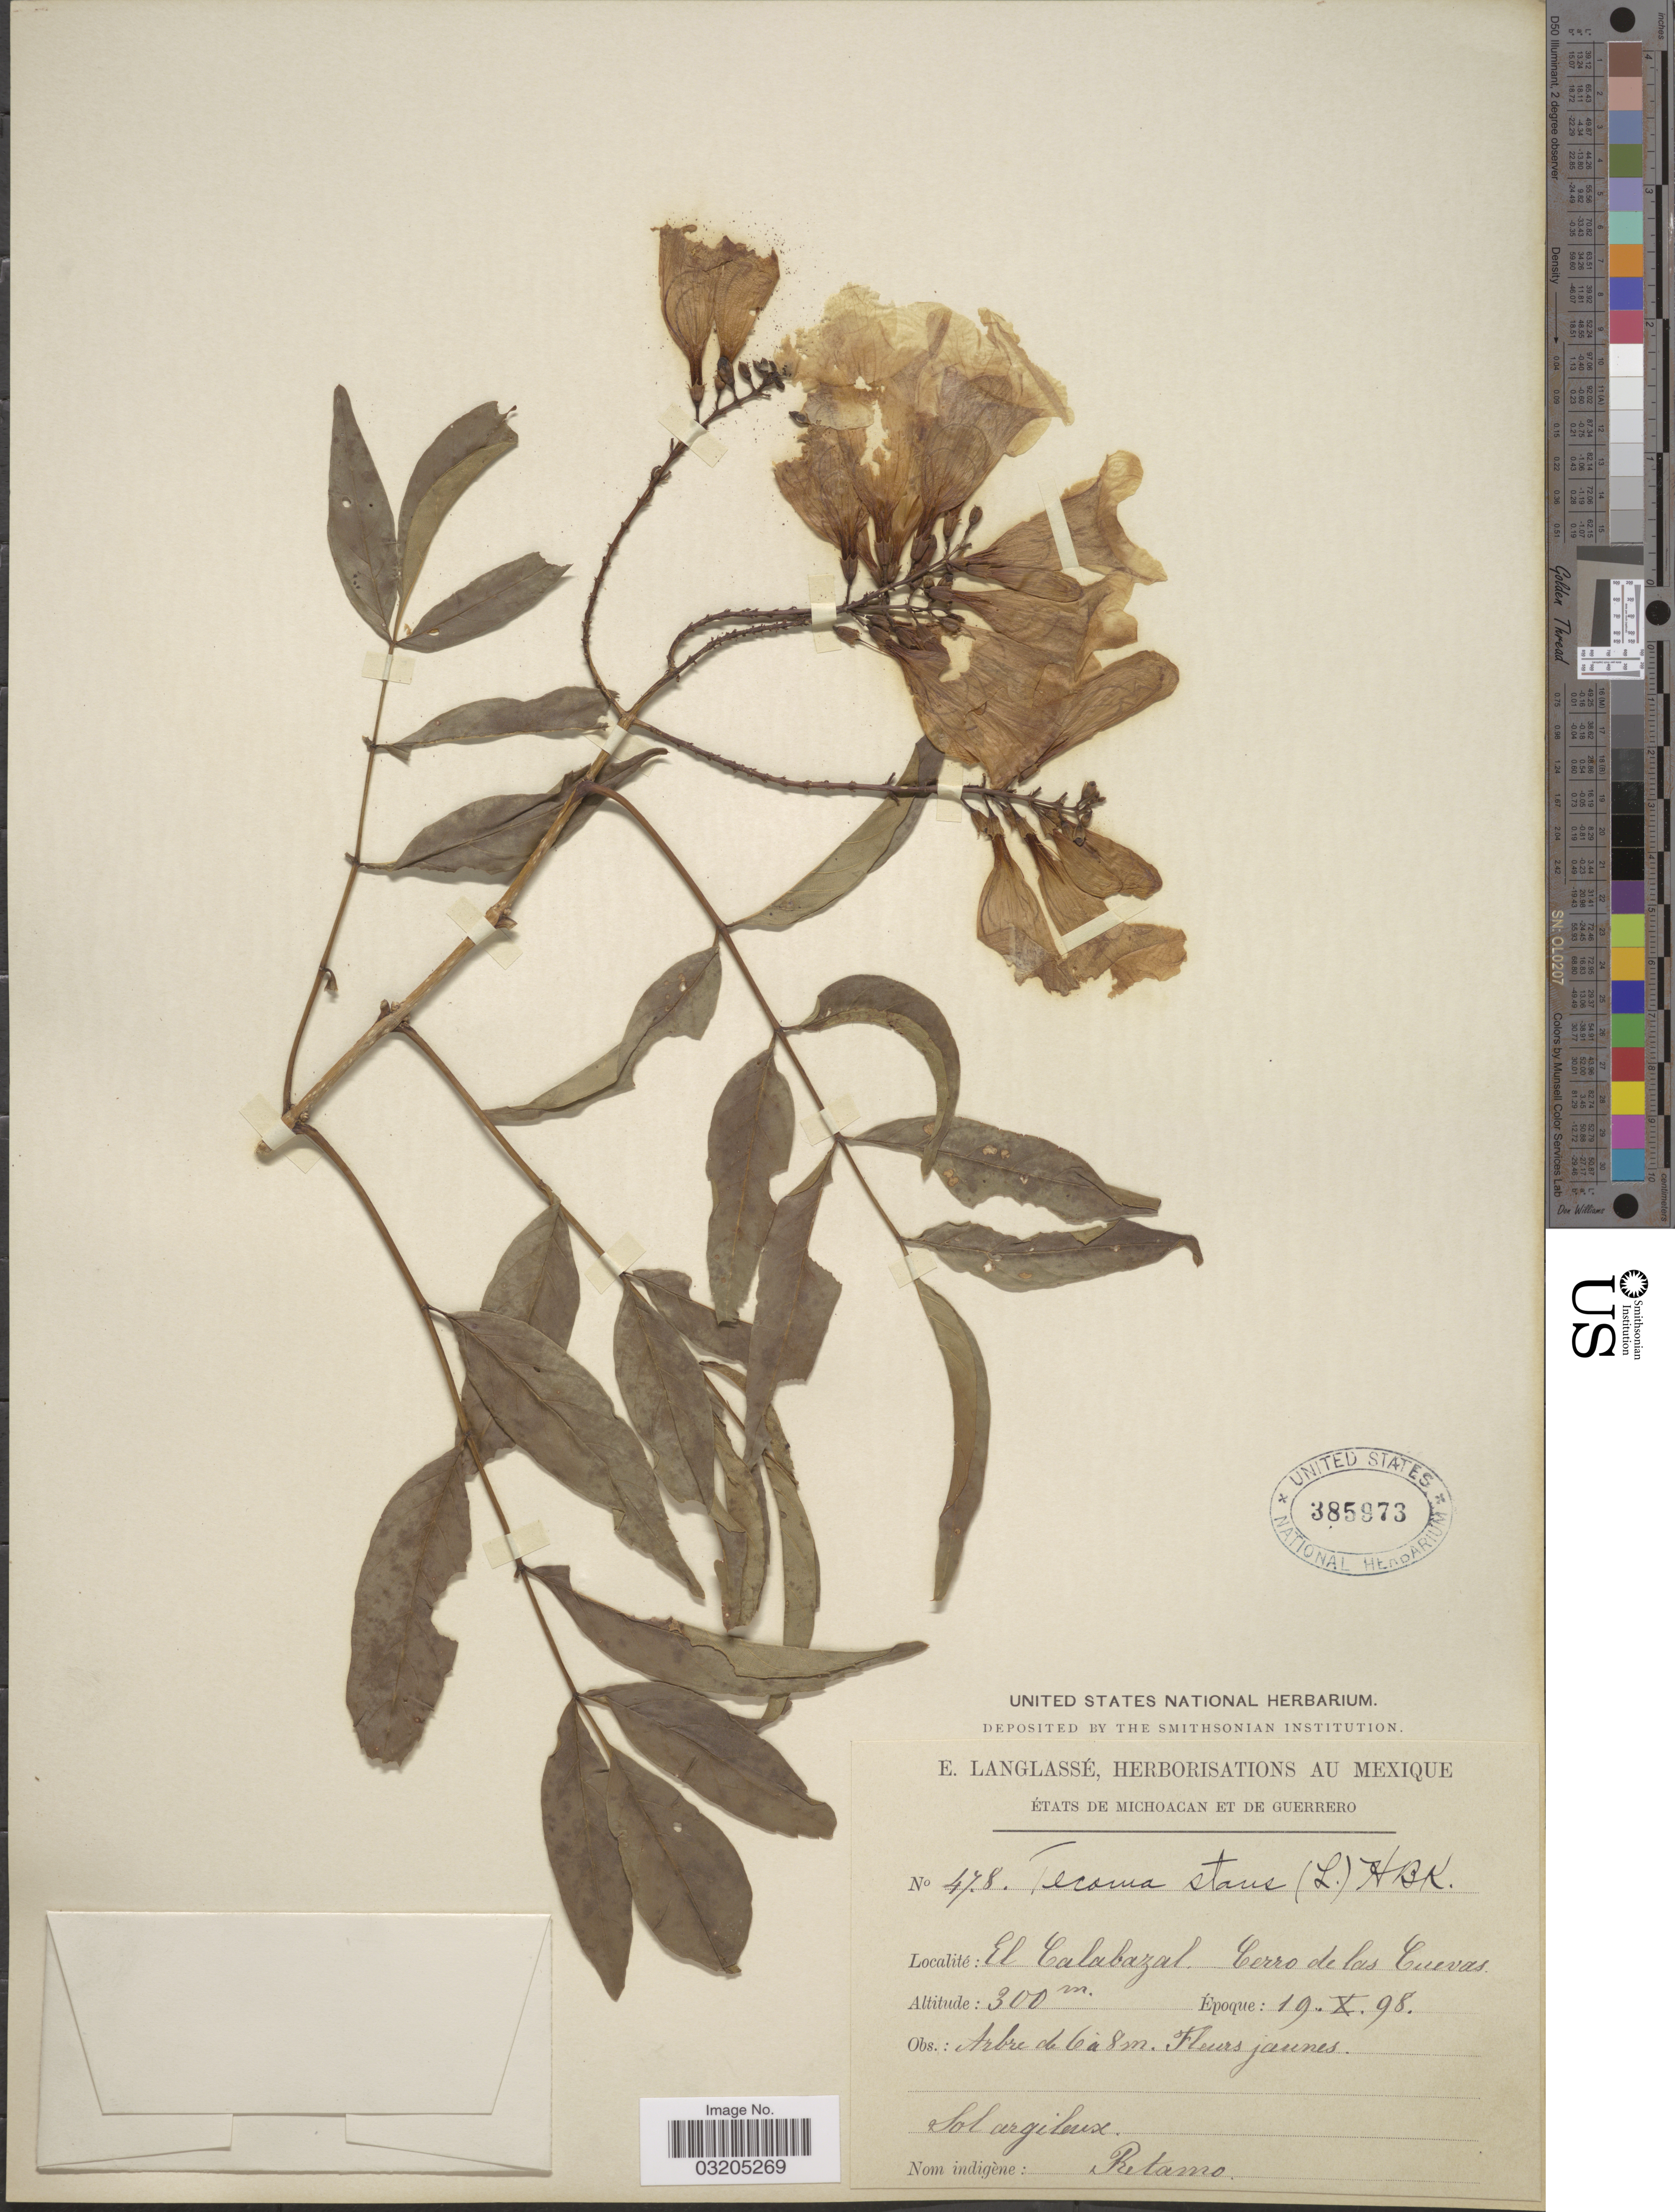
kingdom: Plantae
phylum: Tracheophyta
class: Magnoliopsida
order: Lamiales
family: Bignoniaceae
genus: Tecoma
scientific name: Tecoma stans var. stans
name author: (L.) Juss. ex Kunth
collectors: E. Langlassé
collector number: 478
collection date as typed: Transcribed d/m/y: 19/10/98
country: Mexico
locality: États de Michoacan et de Guerrero. El Calabazal. Cerro de las Cuevas.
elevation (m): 300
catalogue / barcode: US 385973